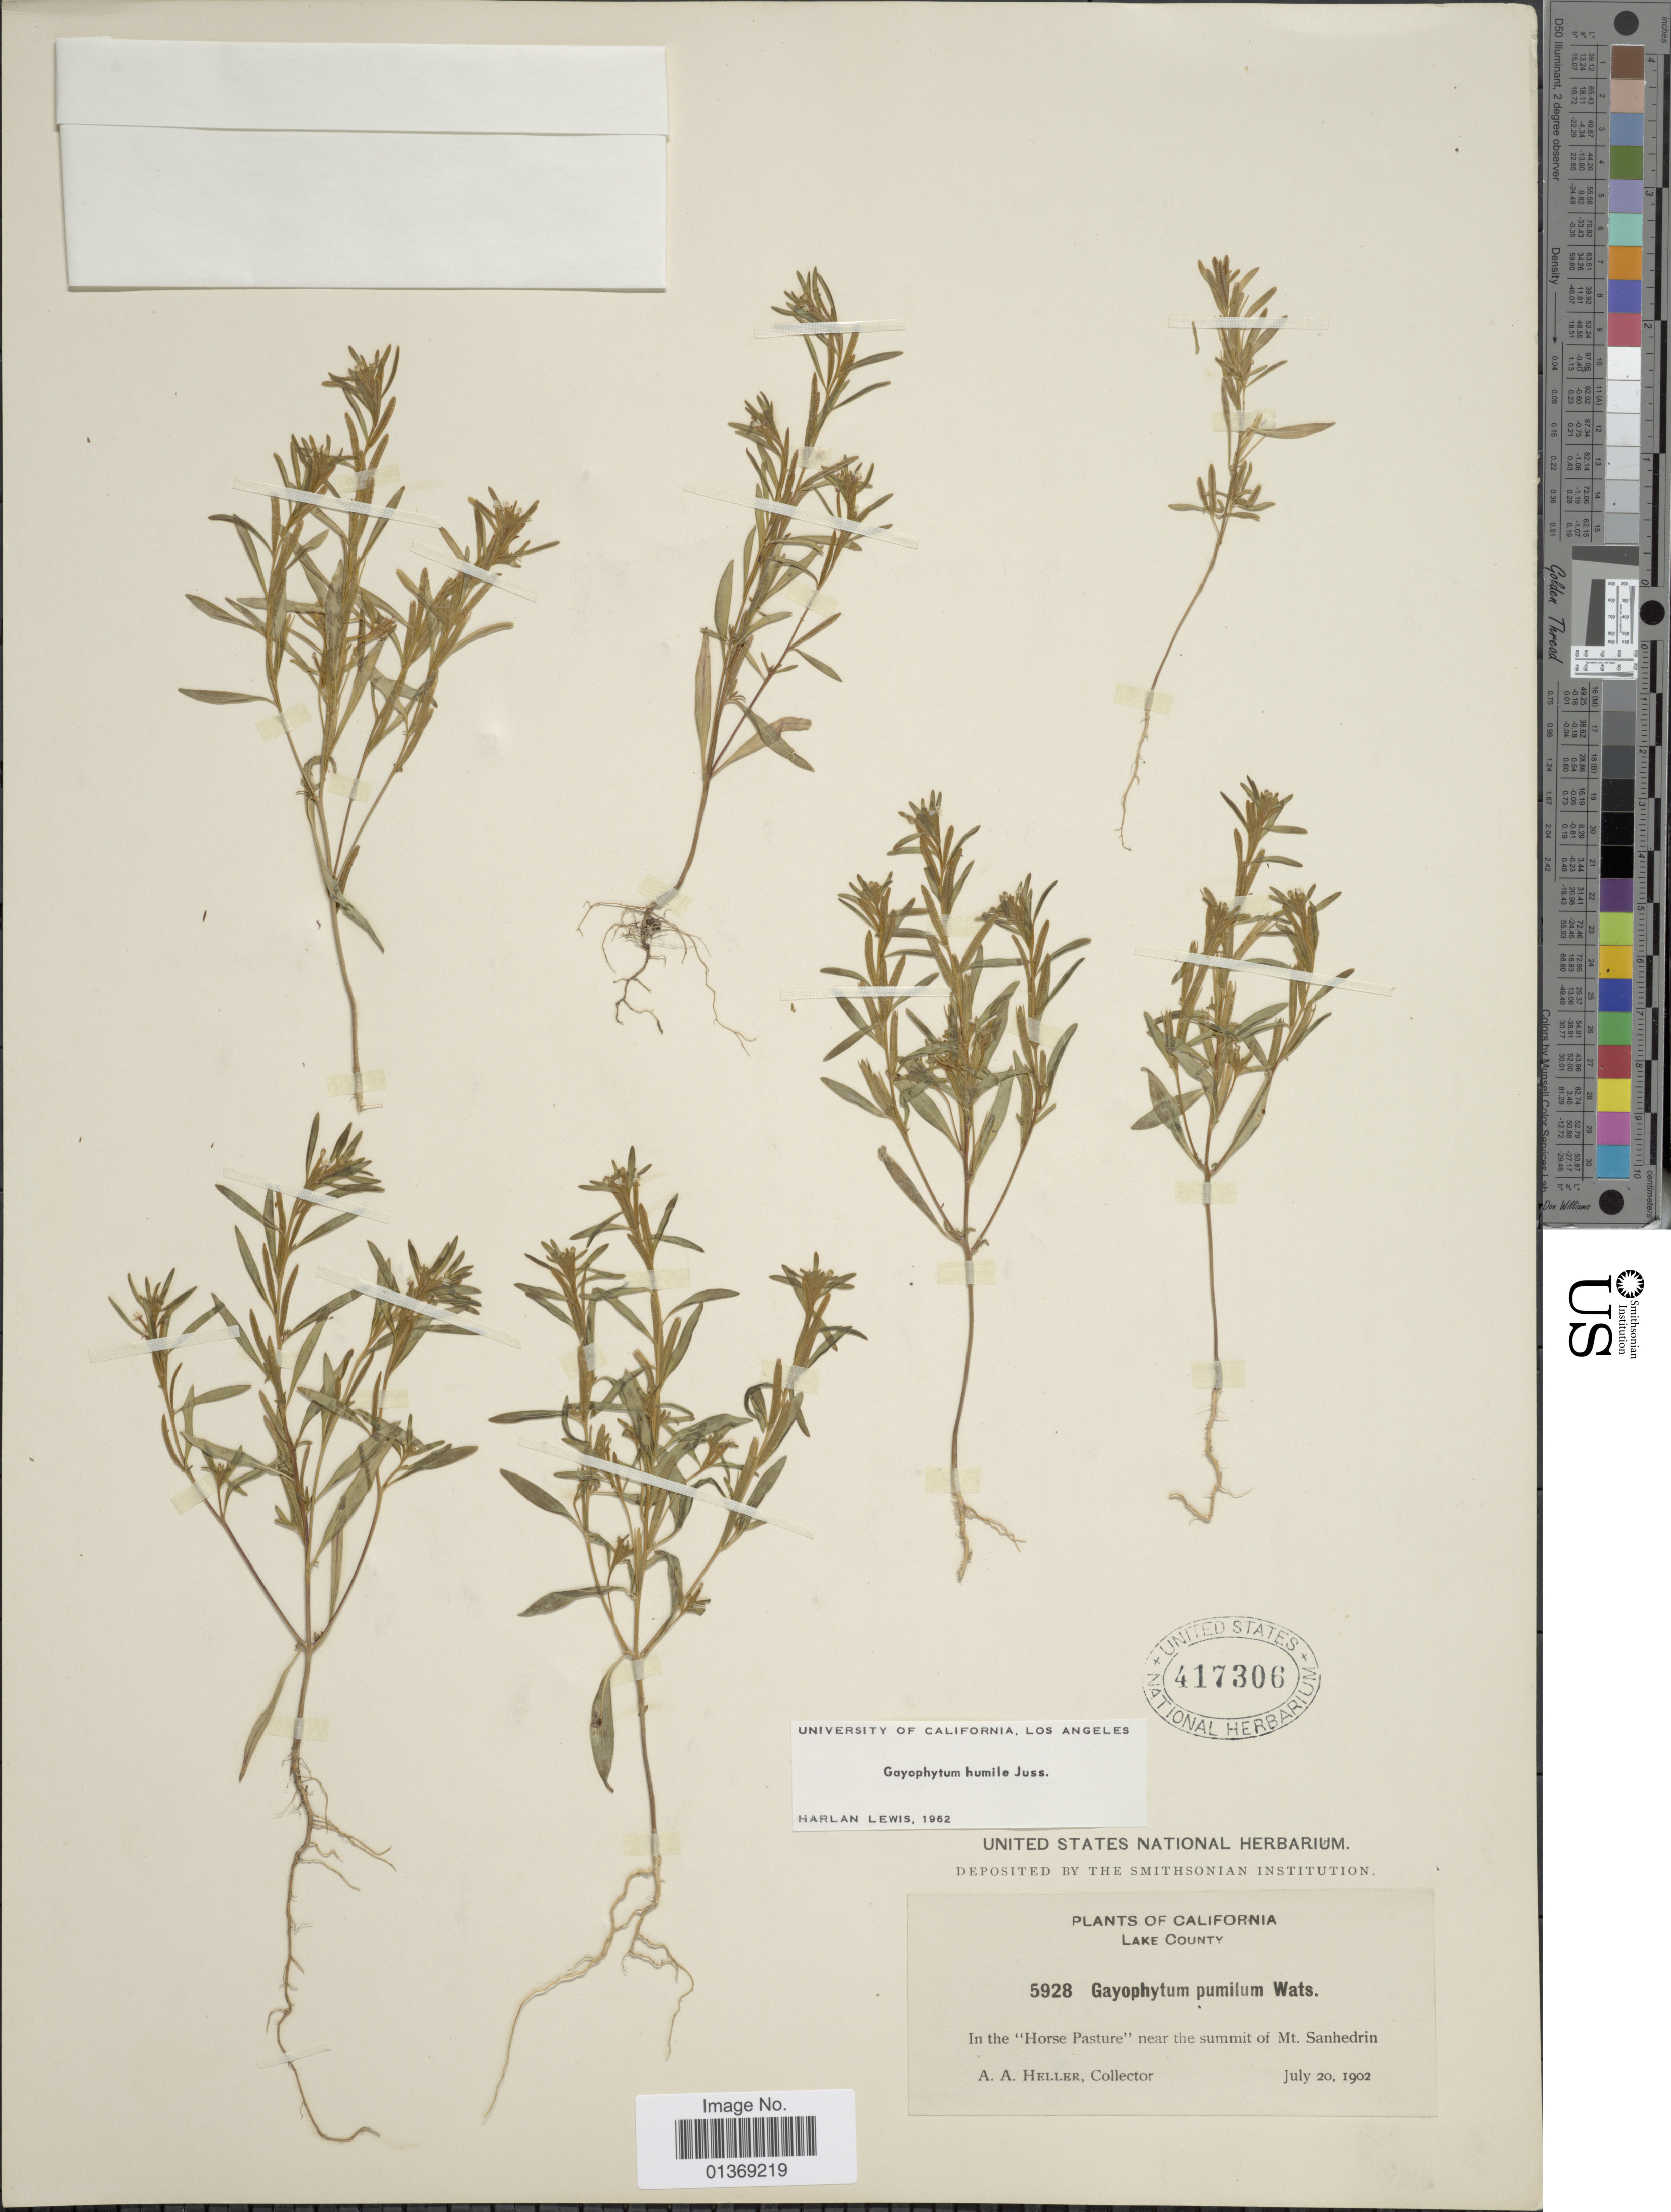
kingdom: Plantae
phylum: Tracheophyta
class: Magnoliopsida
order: Myrtales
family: Onagraceae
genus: Gayophytum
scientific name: Gayophytum humile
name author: A. Juss.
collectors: A. A. Heller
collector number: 5928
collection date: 1902-07-20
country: United States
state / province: California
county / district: Lake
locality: Lake County, In the "Horse Pasture" near the summit of Mt. Sanhedrin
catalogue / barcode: US 417306